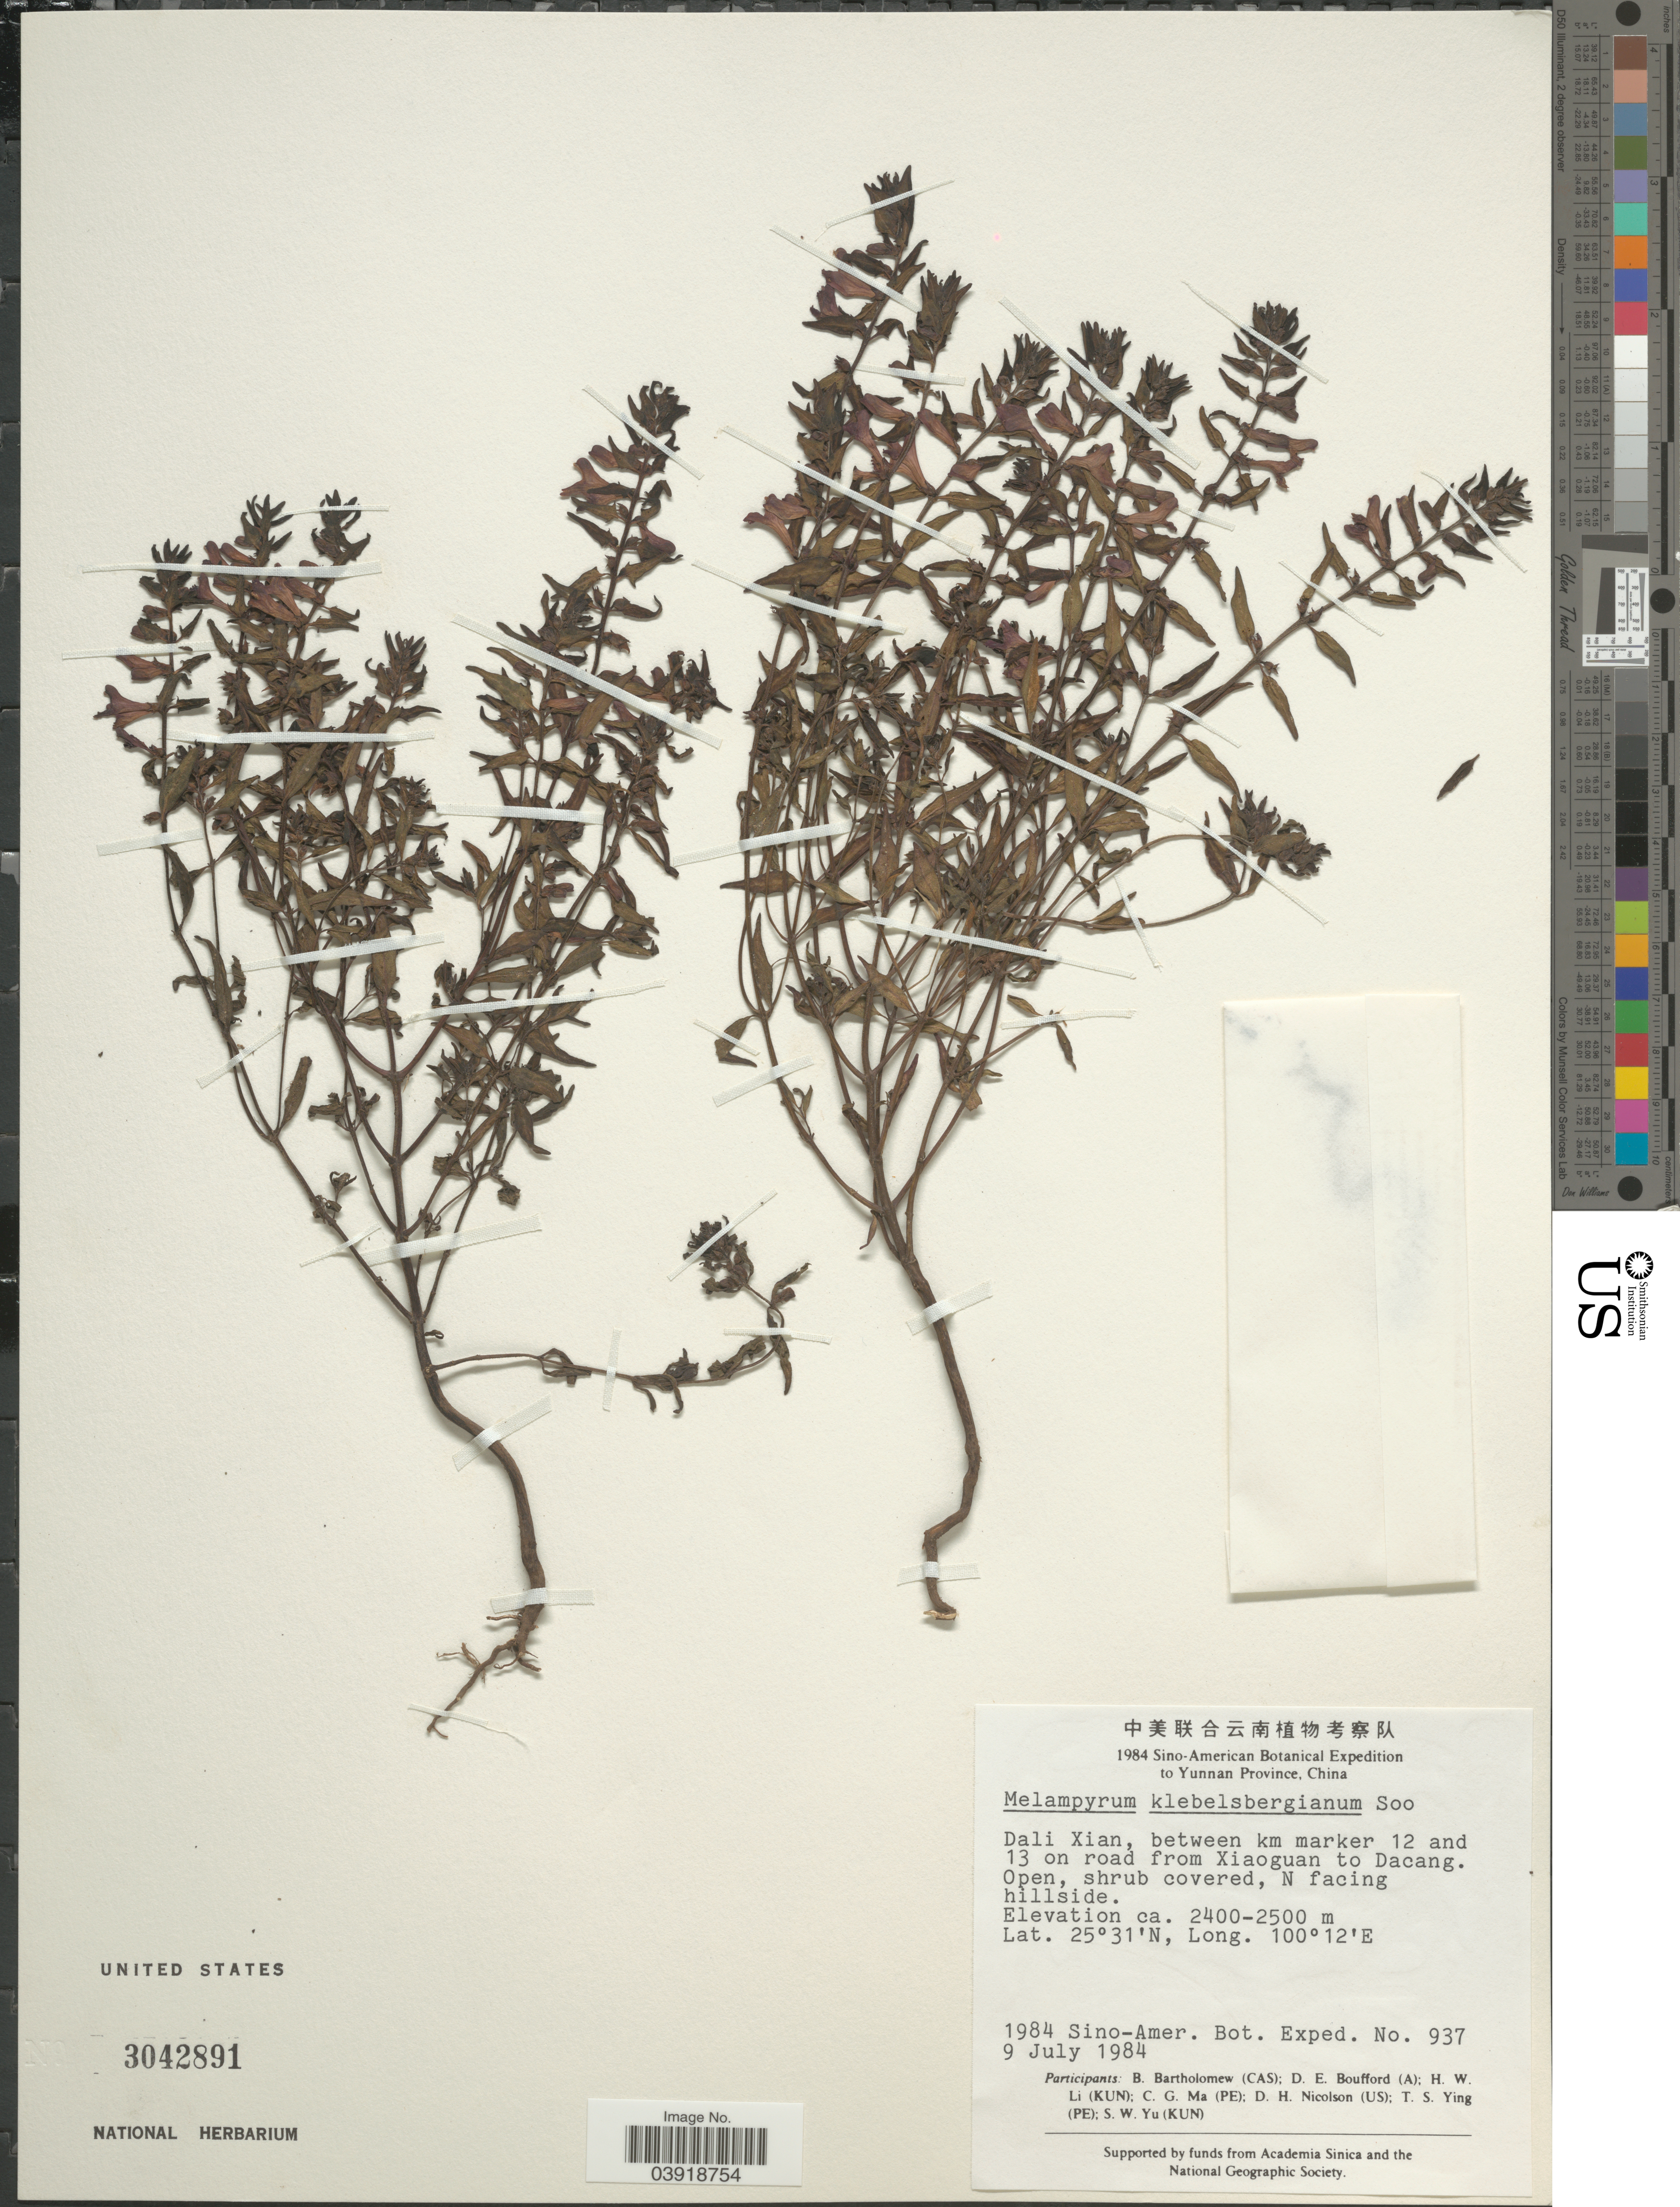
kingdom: Plantae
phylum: Tracheophyta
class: Magnoliopsida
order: Lamiales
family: Orobanchaceae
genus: Melampyrum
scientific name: Melampyrum klebelsbergianum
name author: Soó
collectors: Sino-Amer. Bot. Exped. 1984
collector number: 937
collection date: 1984-07-09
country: China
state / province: Yunnan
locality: Dali Xian, between km marker 12 and 13 on road from Xiaoguan to Dacang. Open, shrub covered, N facing hillside.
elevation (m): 2400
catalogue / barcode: US 3042891